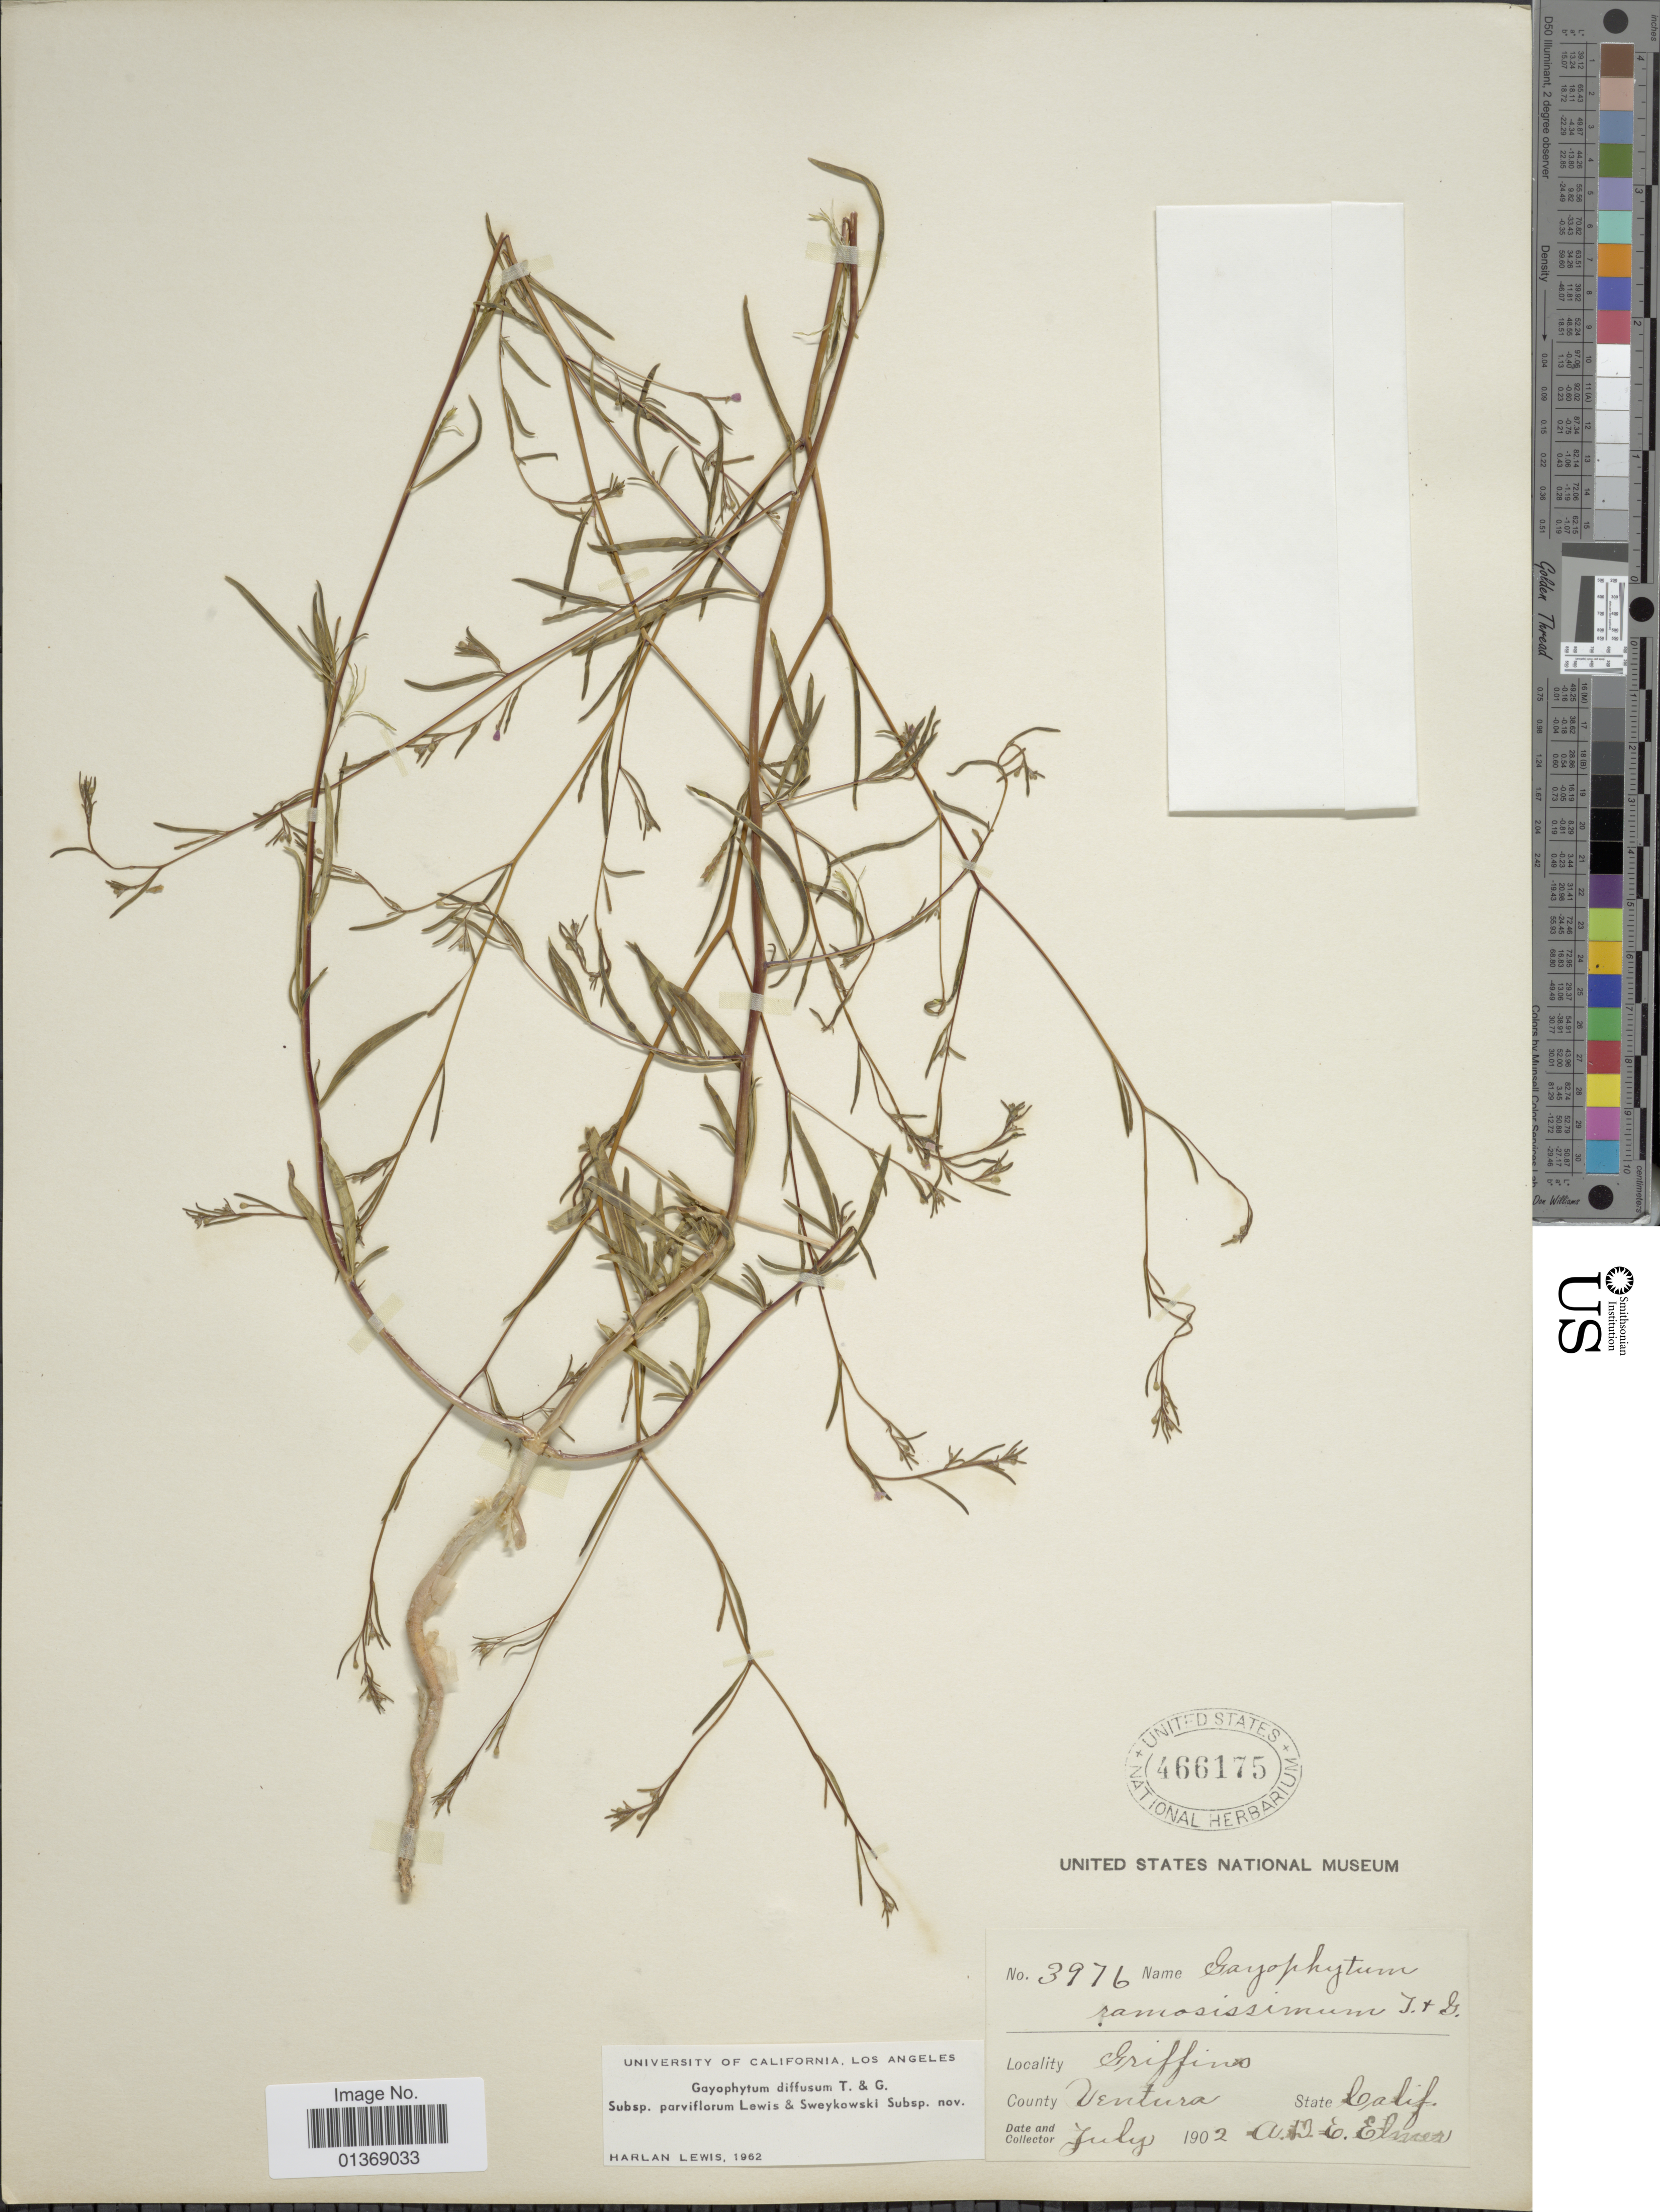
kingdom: Plantae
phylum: Tracheophyta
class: Magnoliopsida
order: Myrtales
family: Onagraceae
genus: Gayophytum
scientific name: Gayophytum diffusum subsp. parviflorum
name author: F. H. Lewis & Szweyk.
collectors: A. D. E. Elmer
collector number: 3976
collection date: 1902-07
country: United States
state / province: California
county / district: Ventura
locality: Griffins, County Ventura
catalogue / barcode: US 466175